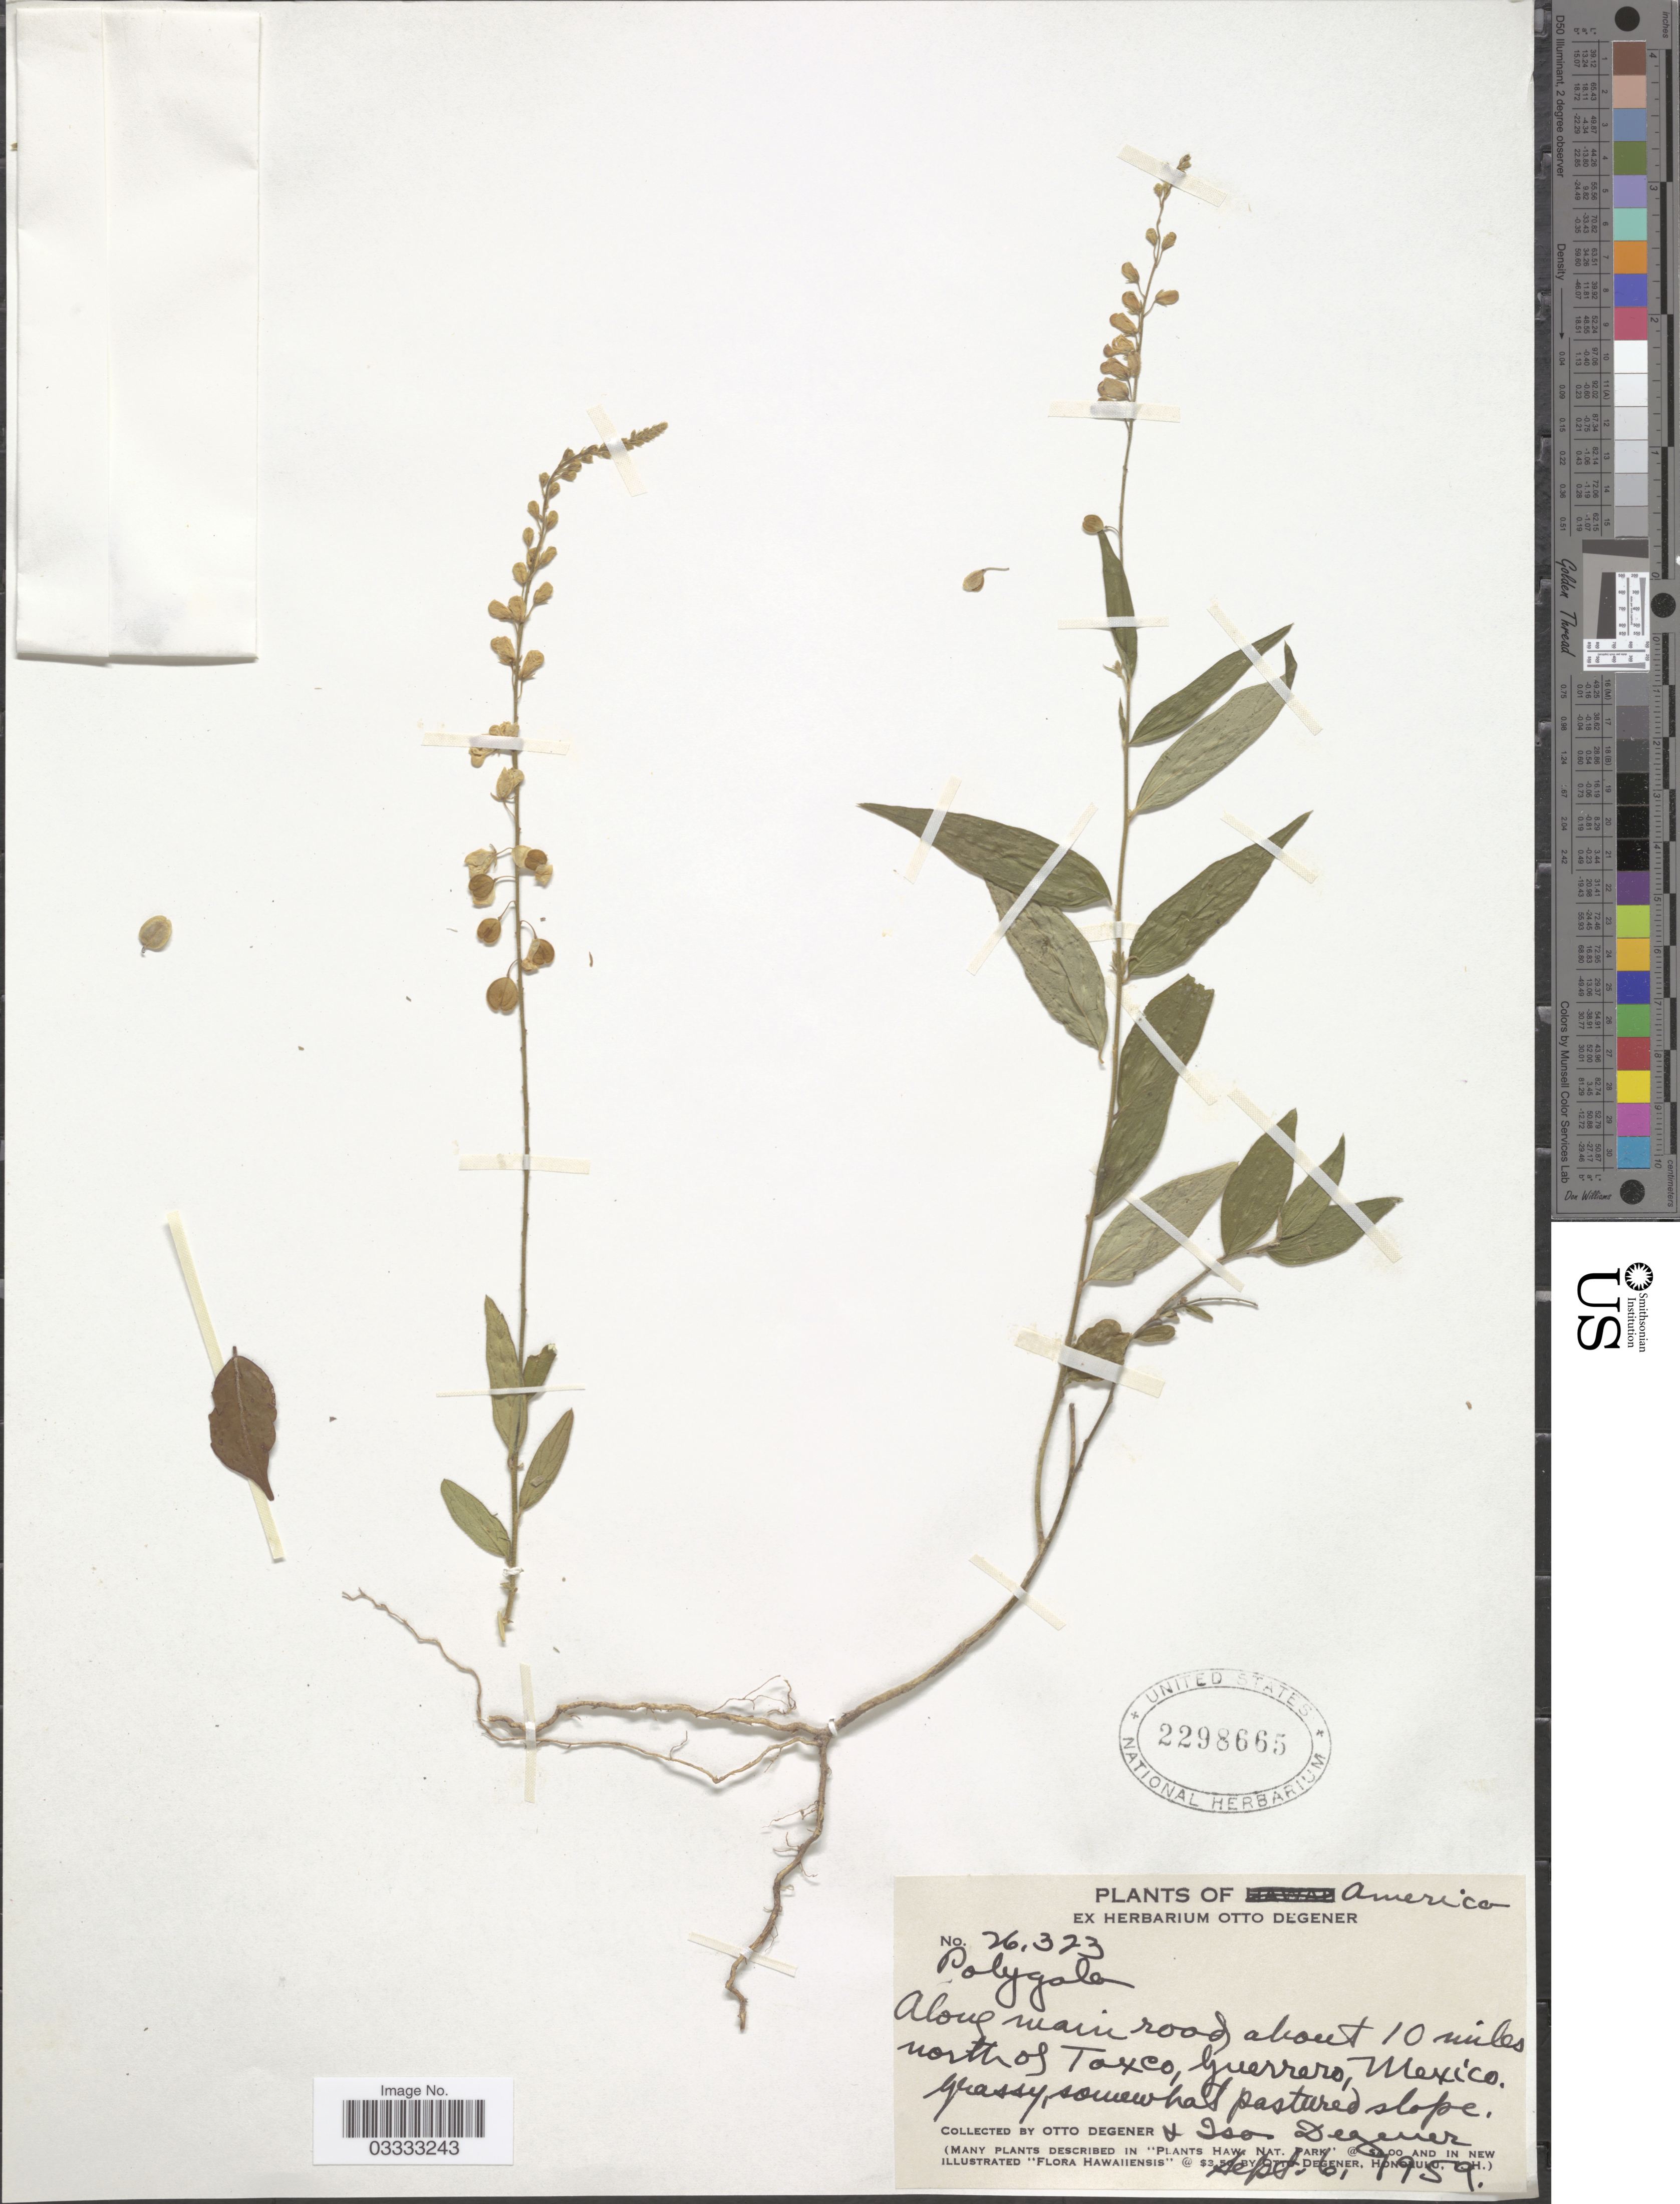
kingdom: Plantae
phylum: Tracheophyta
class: Magnoliopsida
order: Fabales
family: Polygalaceae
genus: Polygala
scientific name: Polygala sp.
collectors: O. Degener & I. Degener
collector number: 26323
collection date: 1959-09-06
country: Mexico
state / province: Guerrero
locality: Along main road about 10 miles north of Taxco.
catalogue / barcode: US 2298665